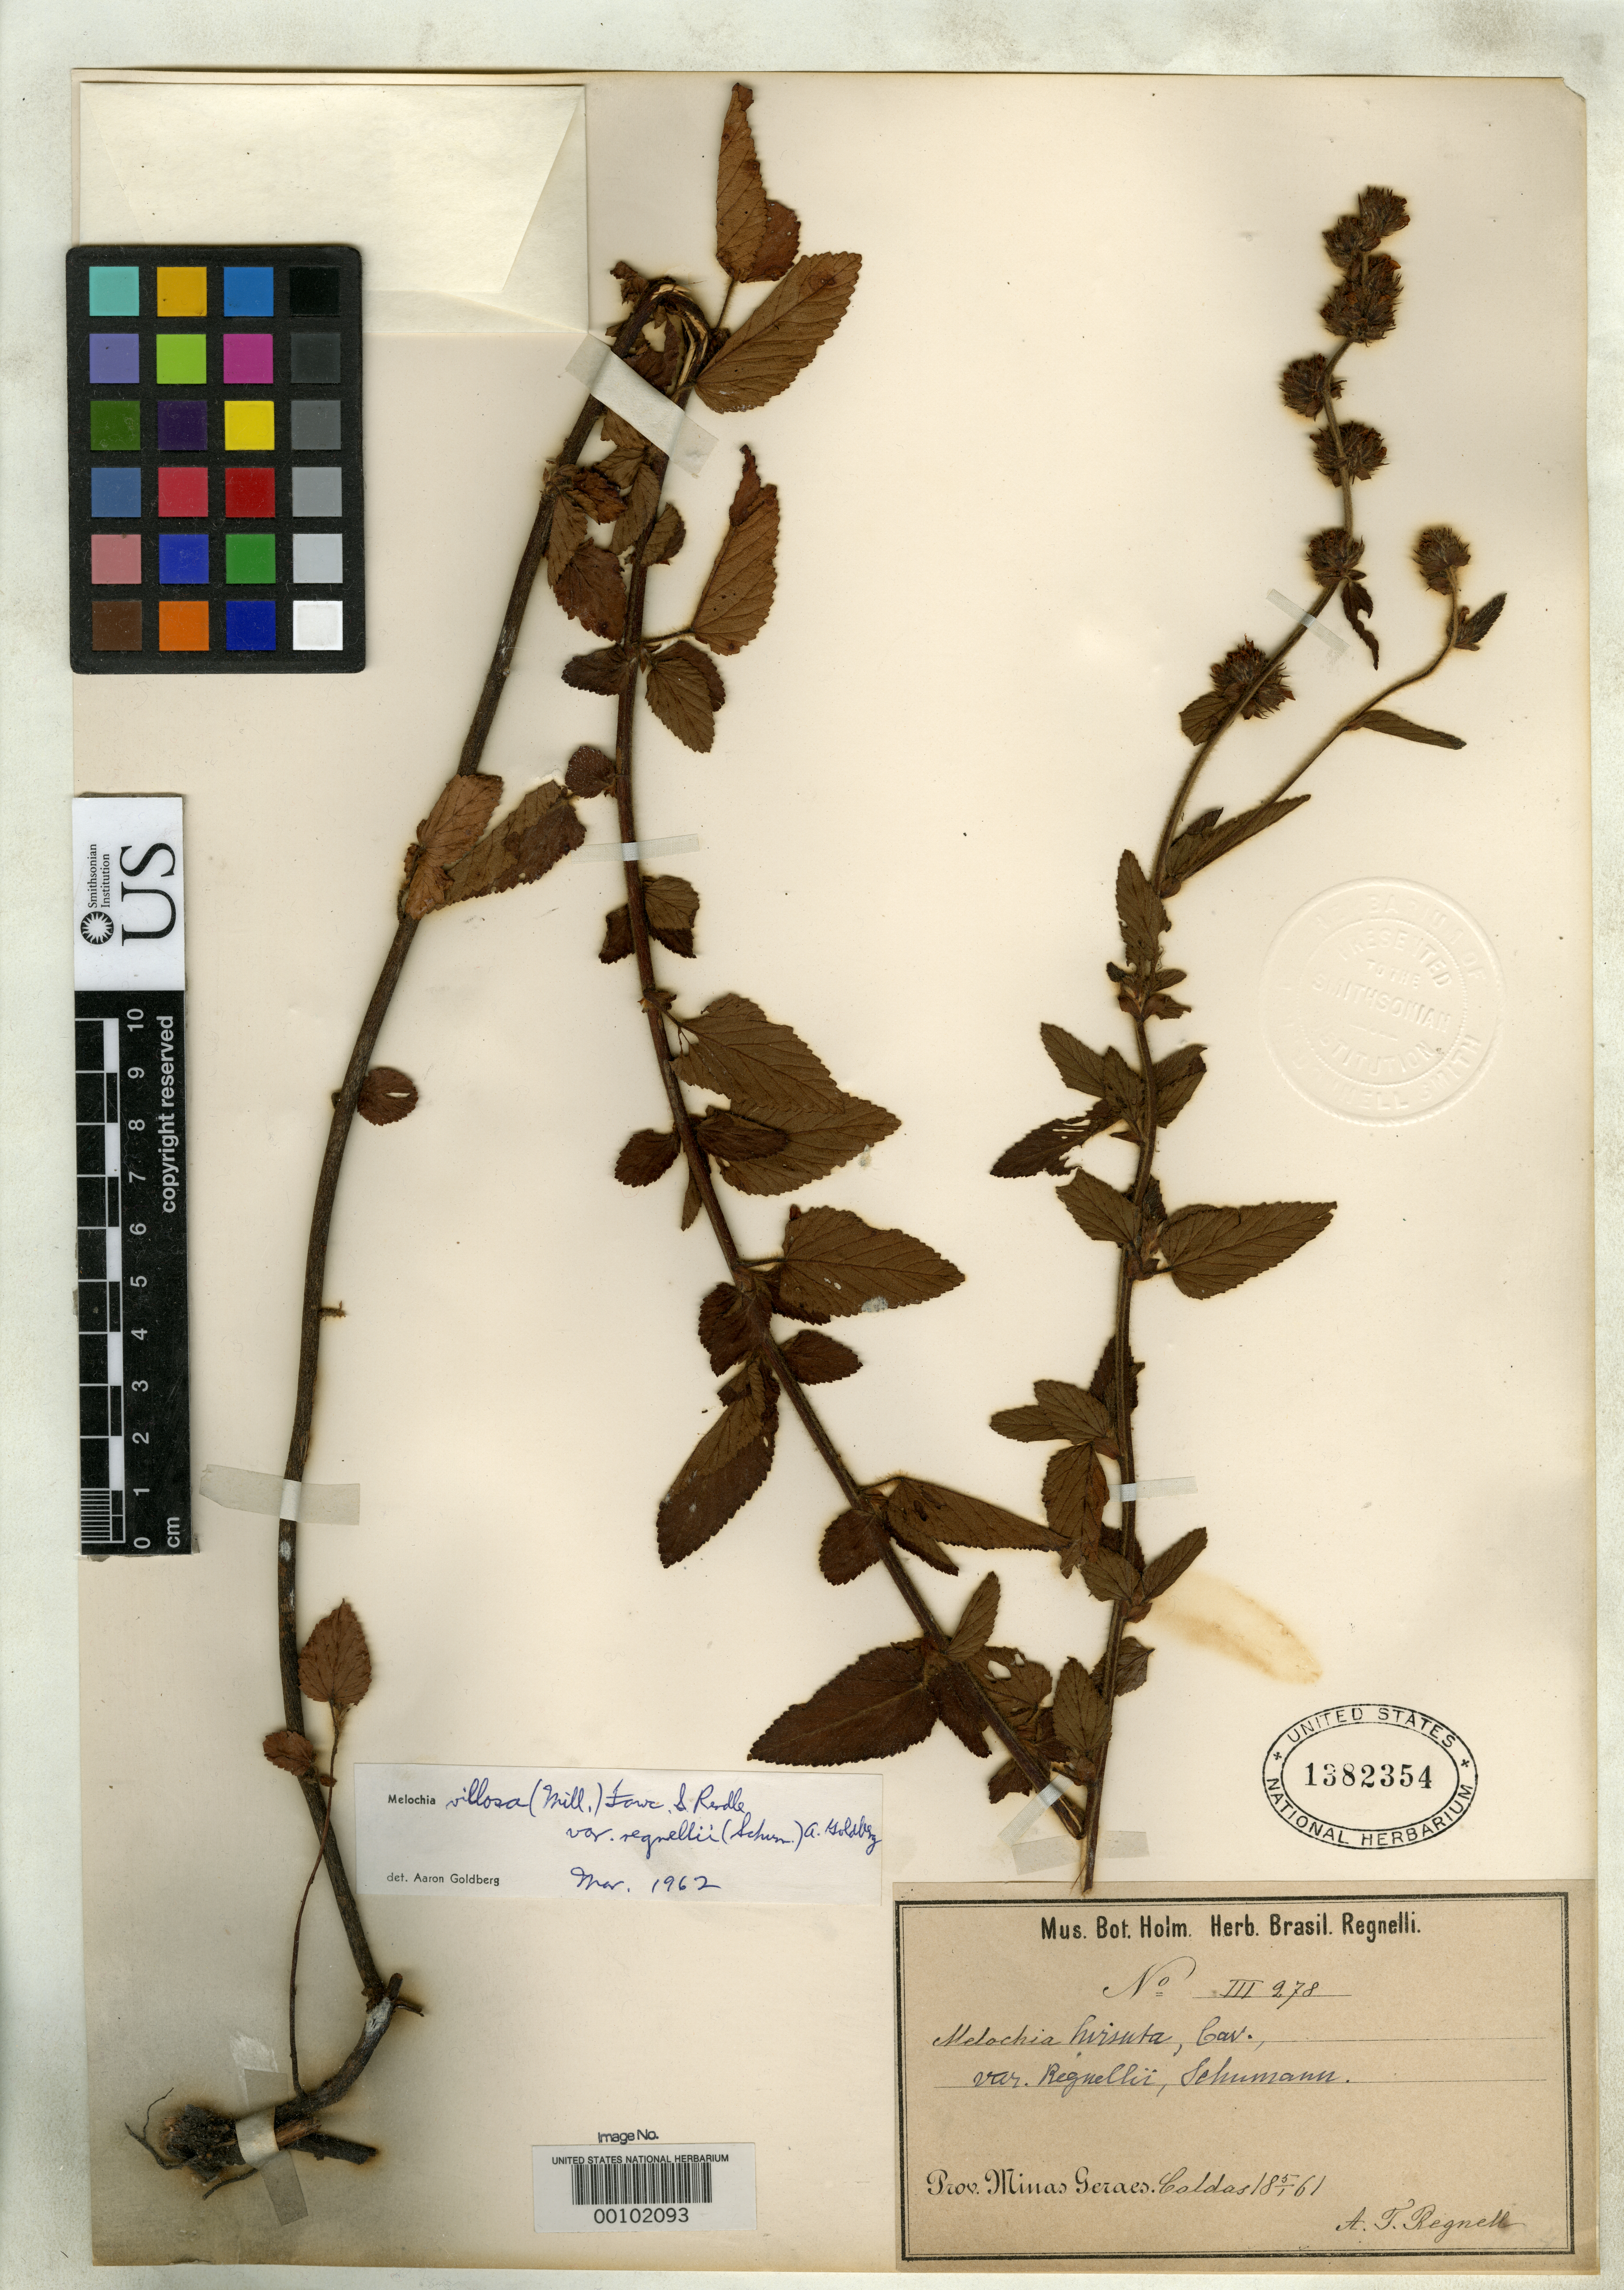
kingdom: Plantae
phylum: Tracheophyta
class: Magnoliopsida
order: Malvales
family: Malvaceae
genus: Melochia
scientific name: Melochia hirsuta var. regnellii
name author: K. Schum. in Mart.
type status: Possible Type Material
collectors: A. F. Regnell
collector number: III 278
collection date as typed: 18 5/1 61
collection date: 1861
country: Brazil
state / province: Minas Gerais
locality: Caldas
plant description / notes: "Type number, but date conflicts with that of lectotype" Det. L.J.Dorr 2023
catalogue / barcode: US 1382354